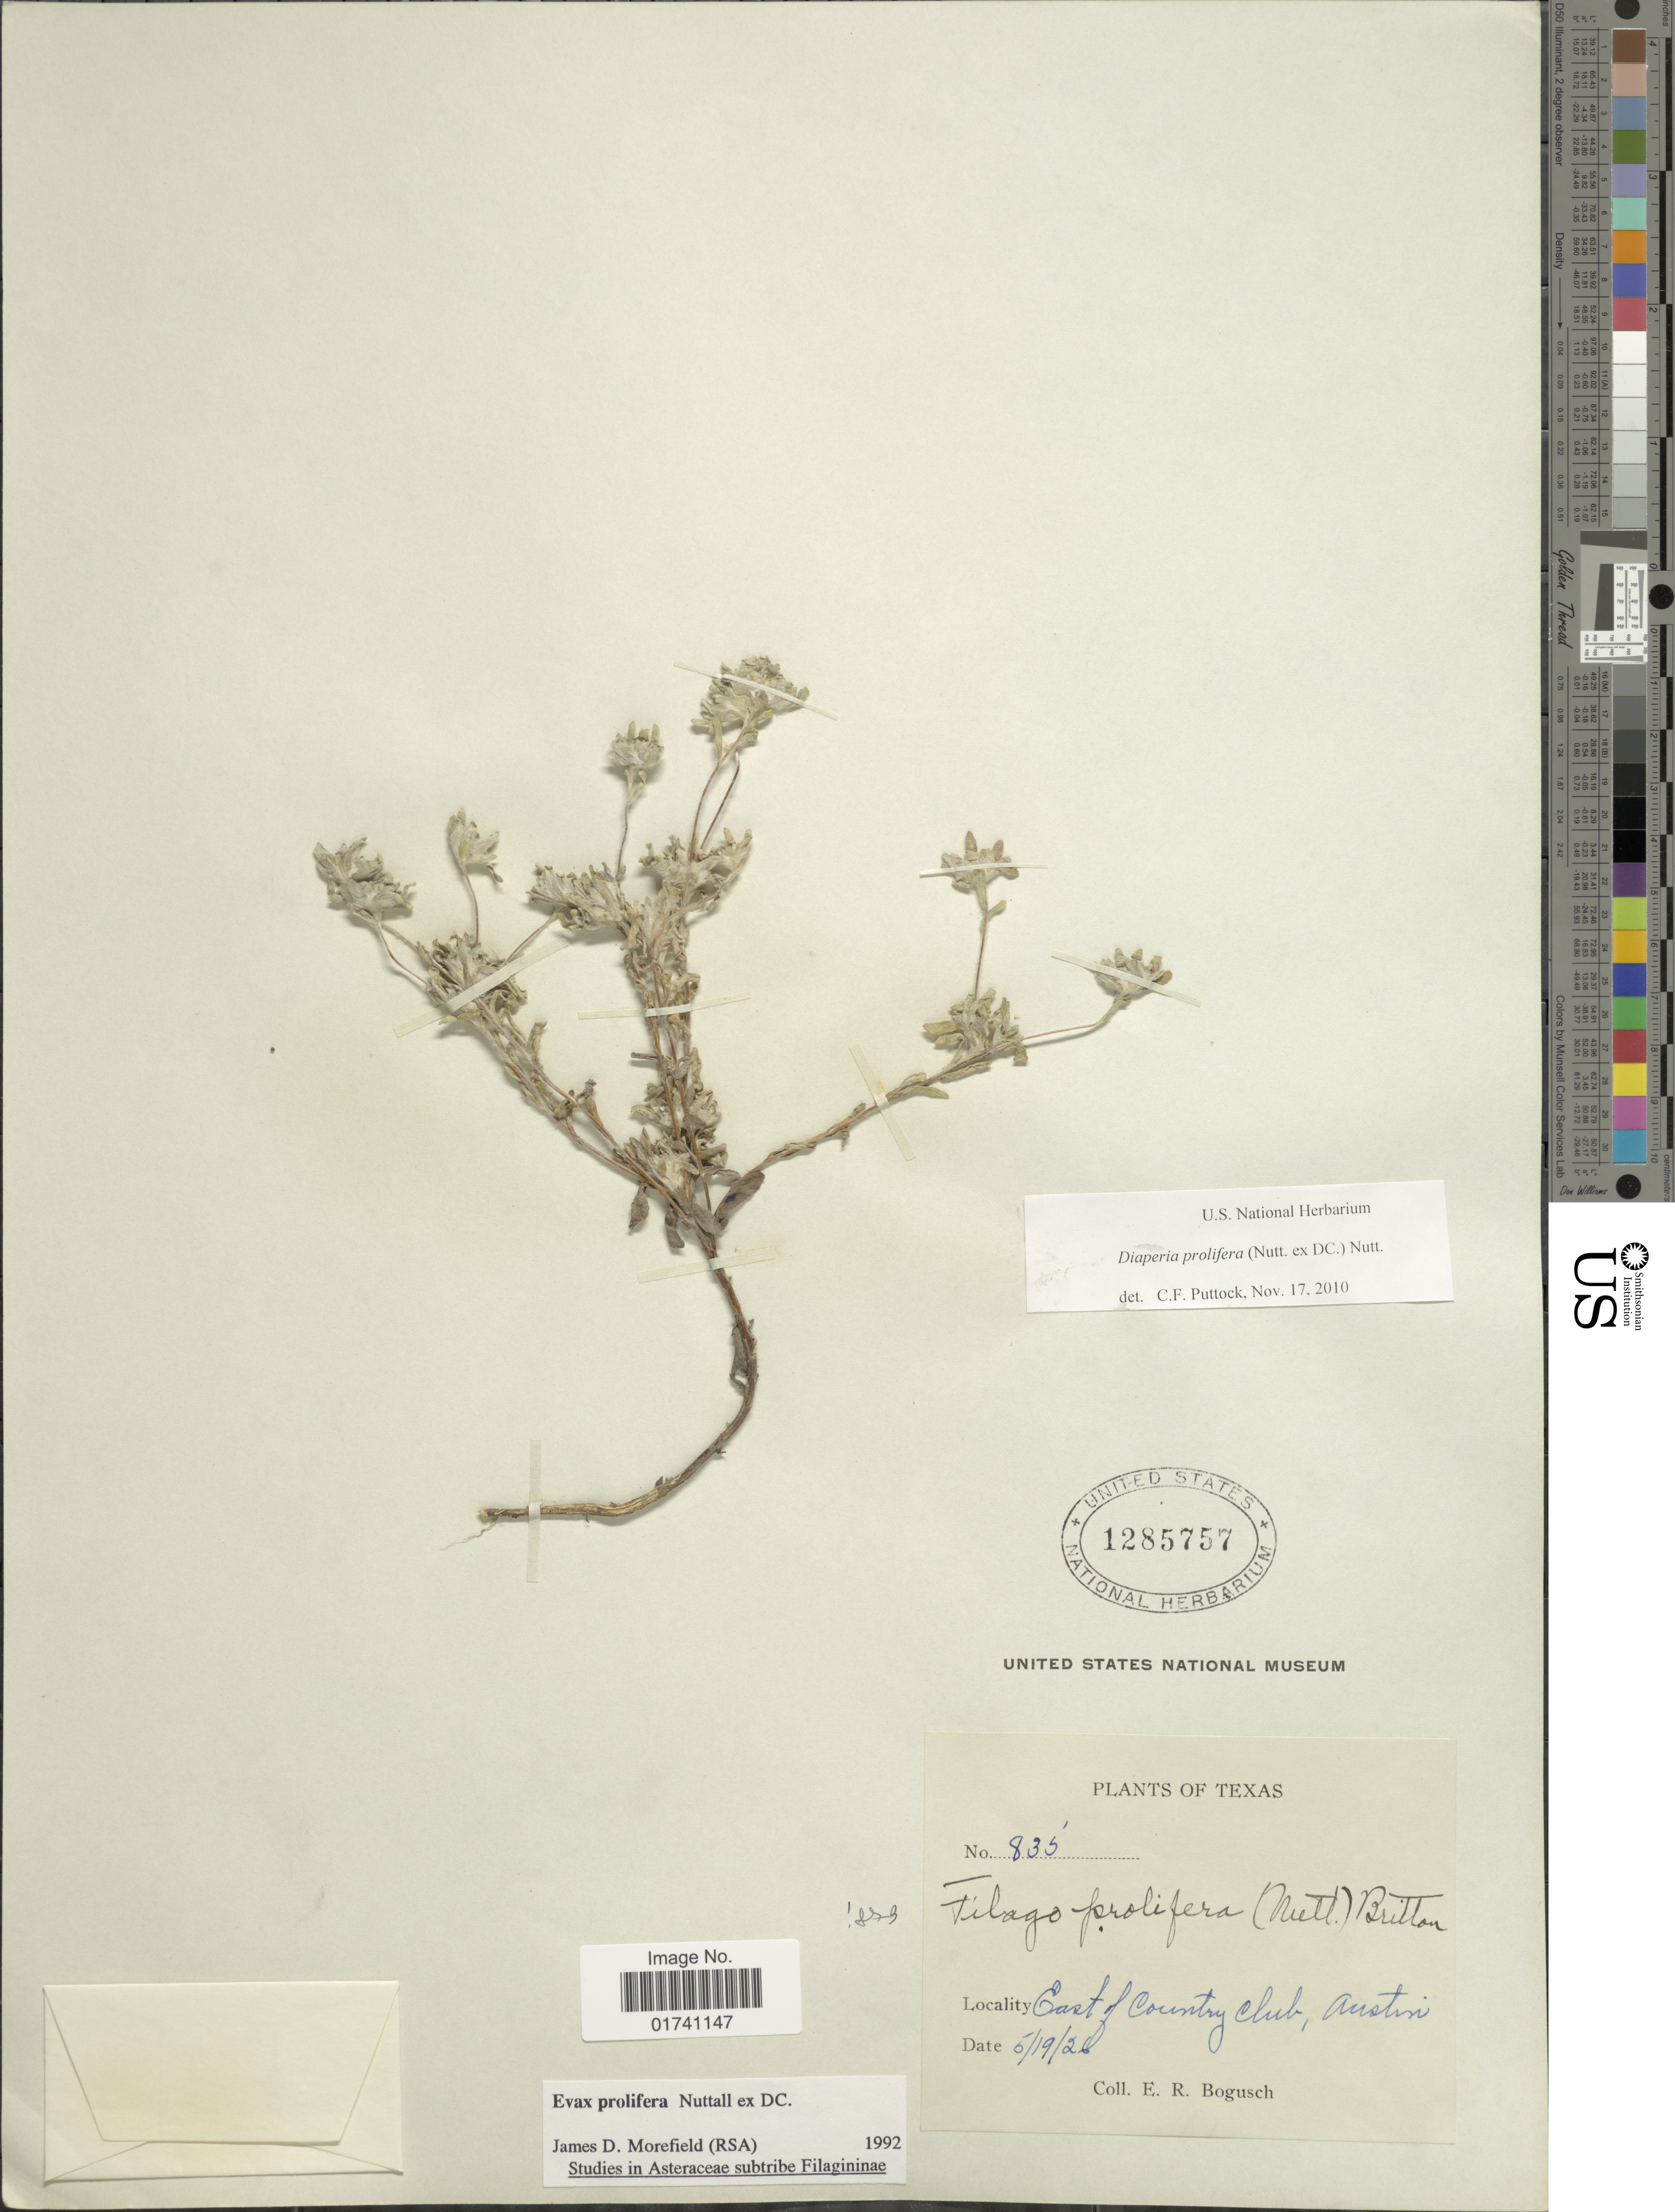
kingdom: Plantae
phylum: Tracheophyta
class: Magnoliopsida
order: Asterales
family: Asteraceae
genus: Diaperia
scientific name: Diaperia prolifera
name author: (Nutt. ex DC.) Morefield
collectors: E. Bogusch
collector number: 835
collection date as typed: Transcribed d/m/y: 19/5/26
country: United States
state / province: Texas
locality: East of County Club, Austin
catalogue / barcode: US 1285757